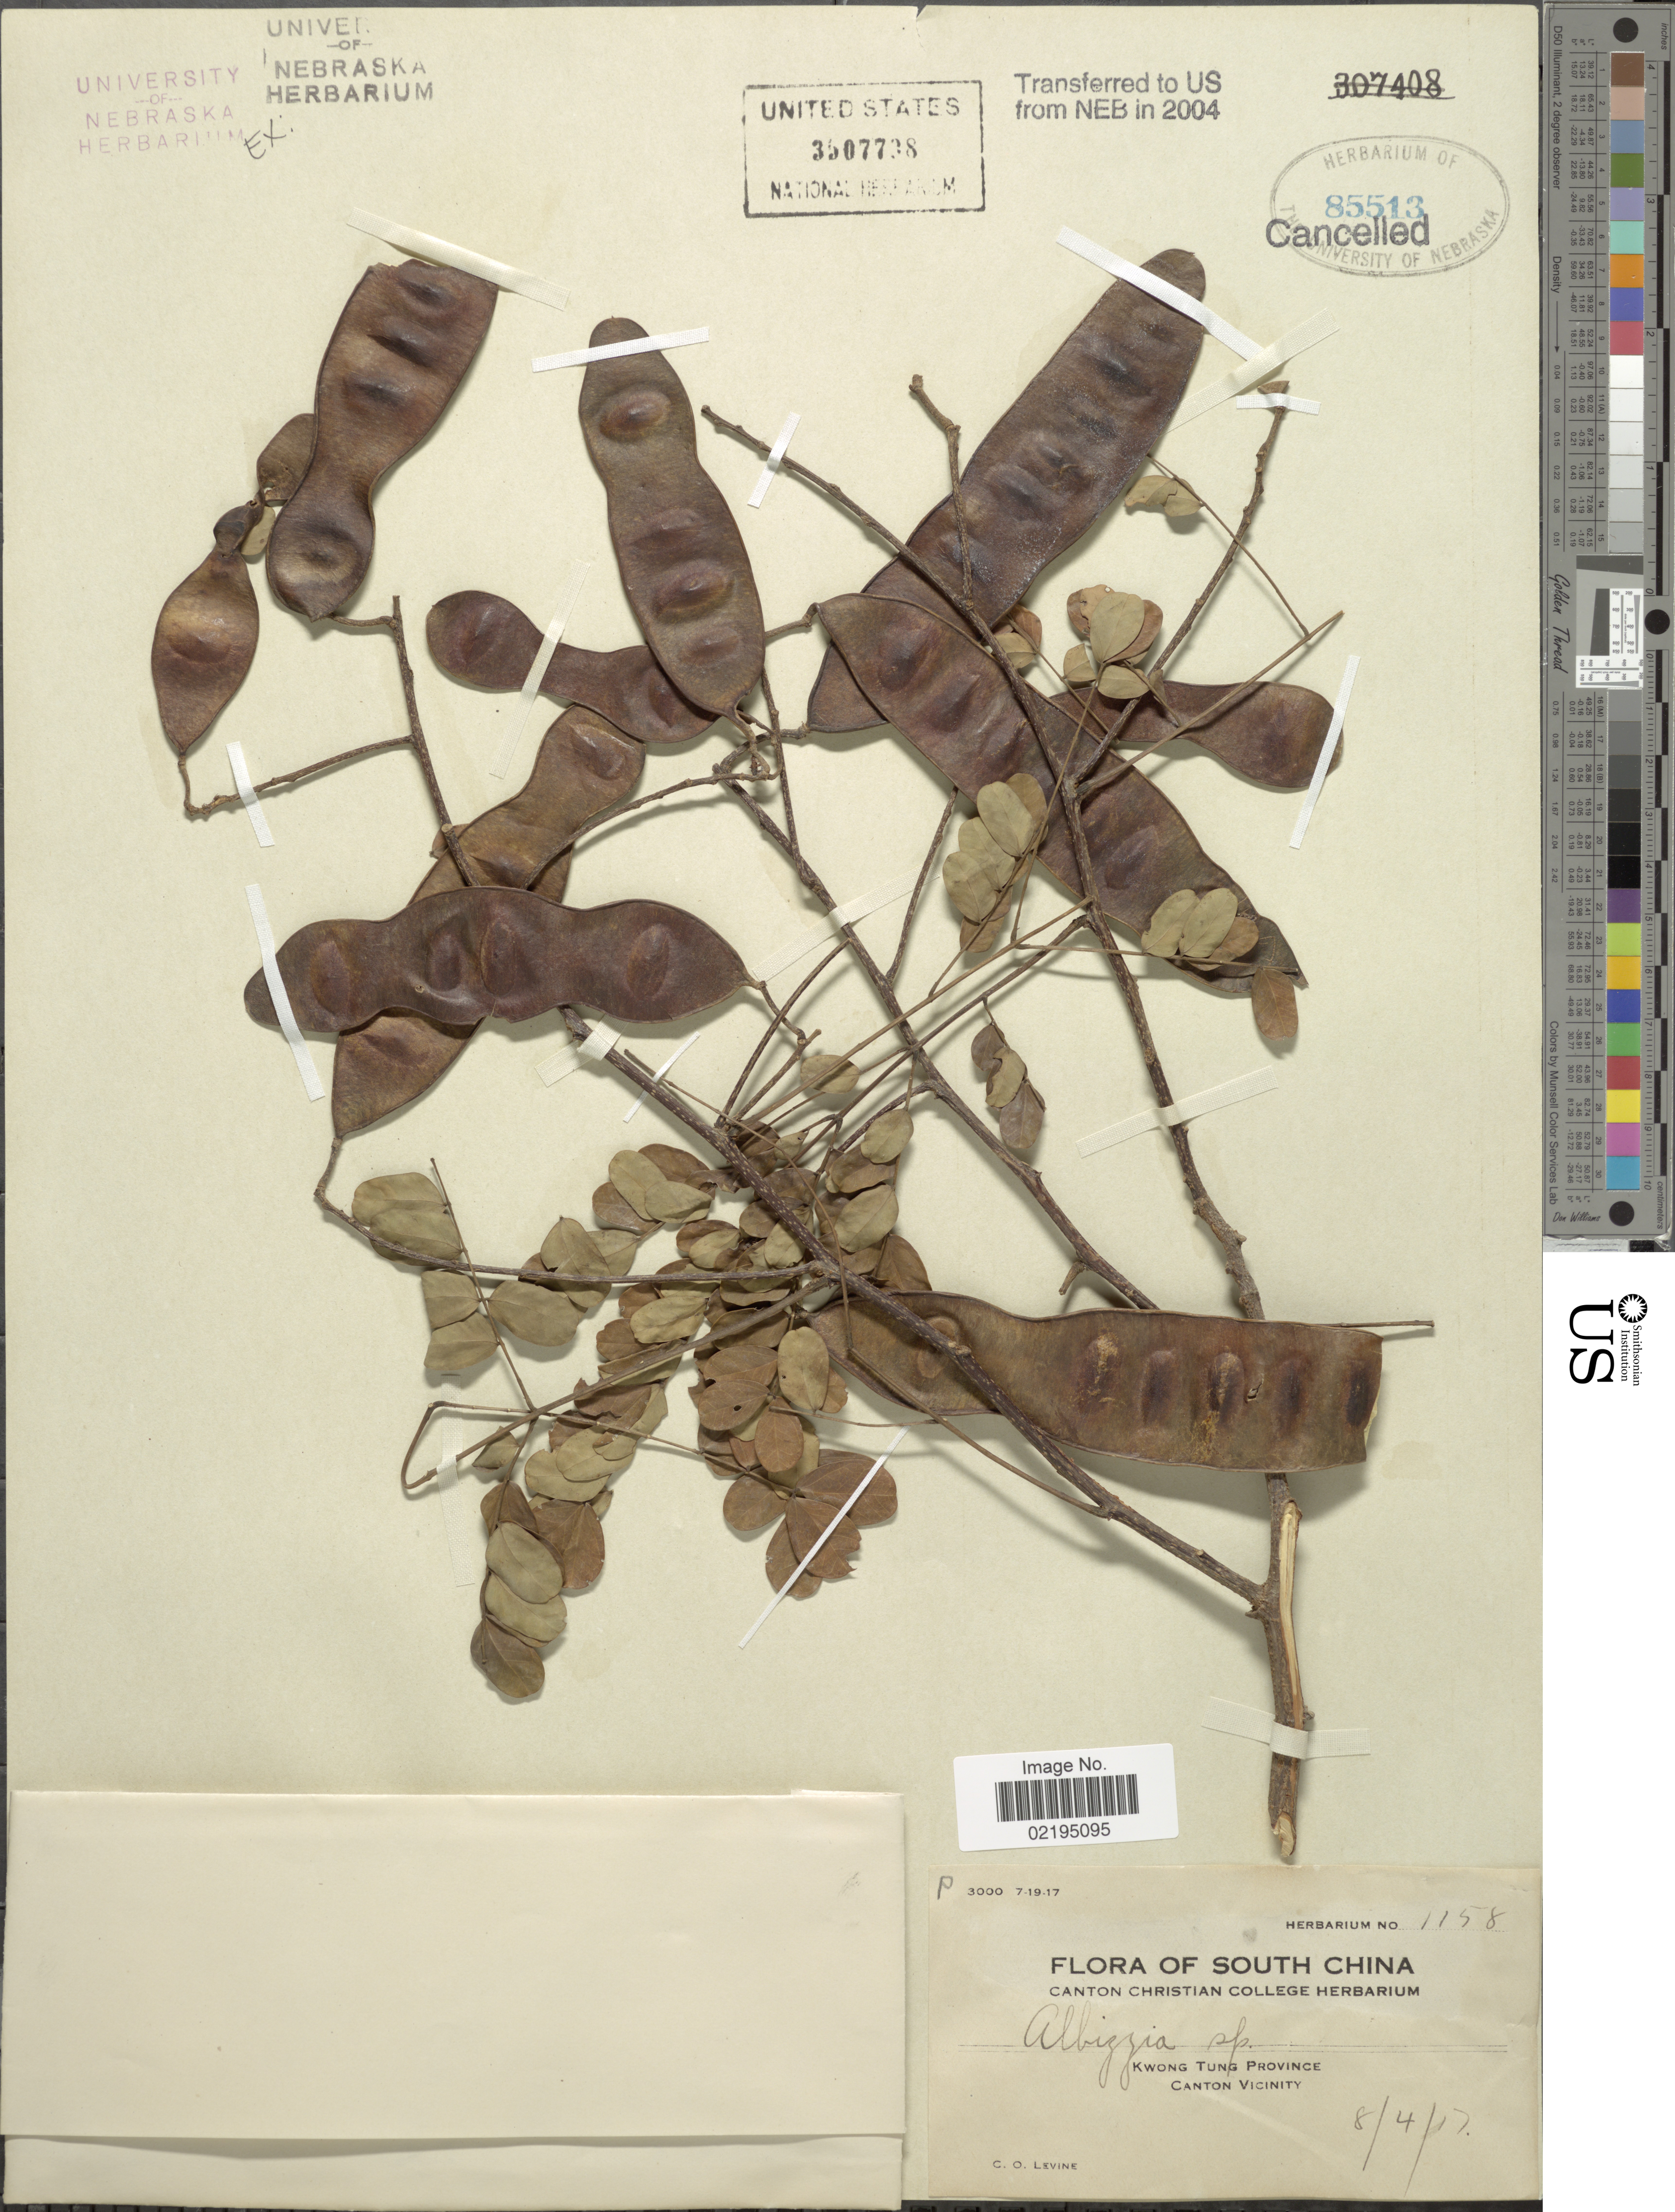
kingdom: Plantae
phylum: Tracheophyta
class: Magnoliopsida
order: Fabales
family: Fabaceae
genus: Albizia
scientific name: Albizia sp.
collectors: C. O. Levine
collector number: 1158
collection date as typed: Transcribed d/m/y: 8/4/80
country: China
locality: South China, Kwong Tung Province, Canton Vicinity.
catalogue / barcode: US 3507738